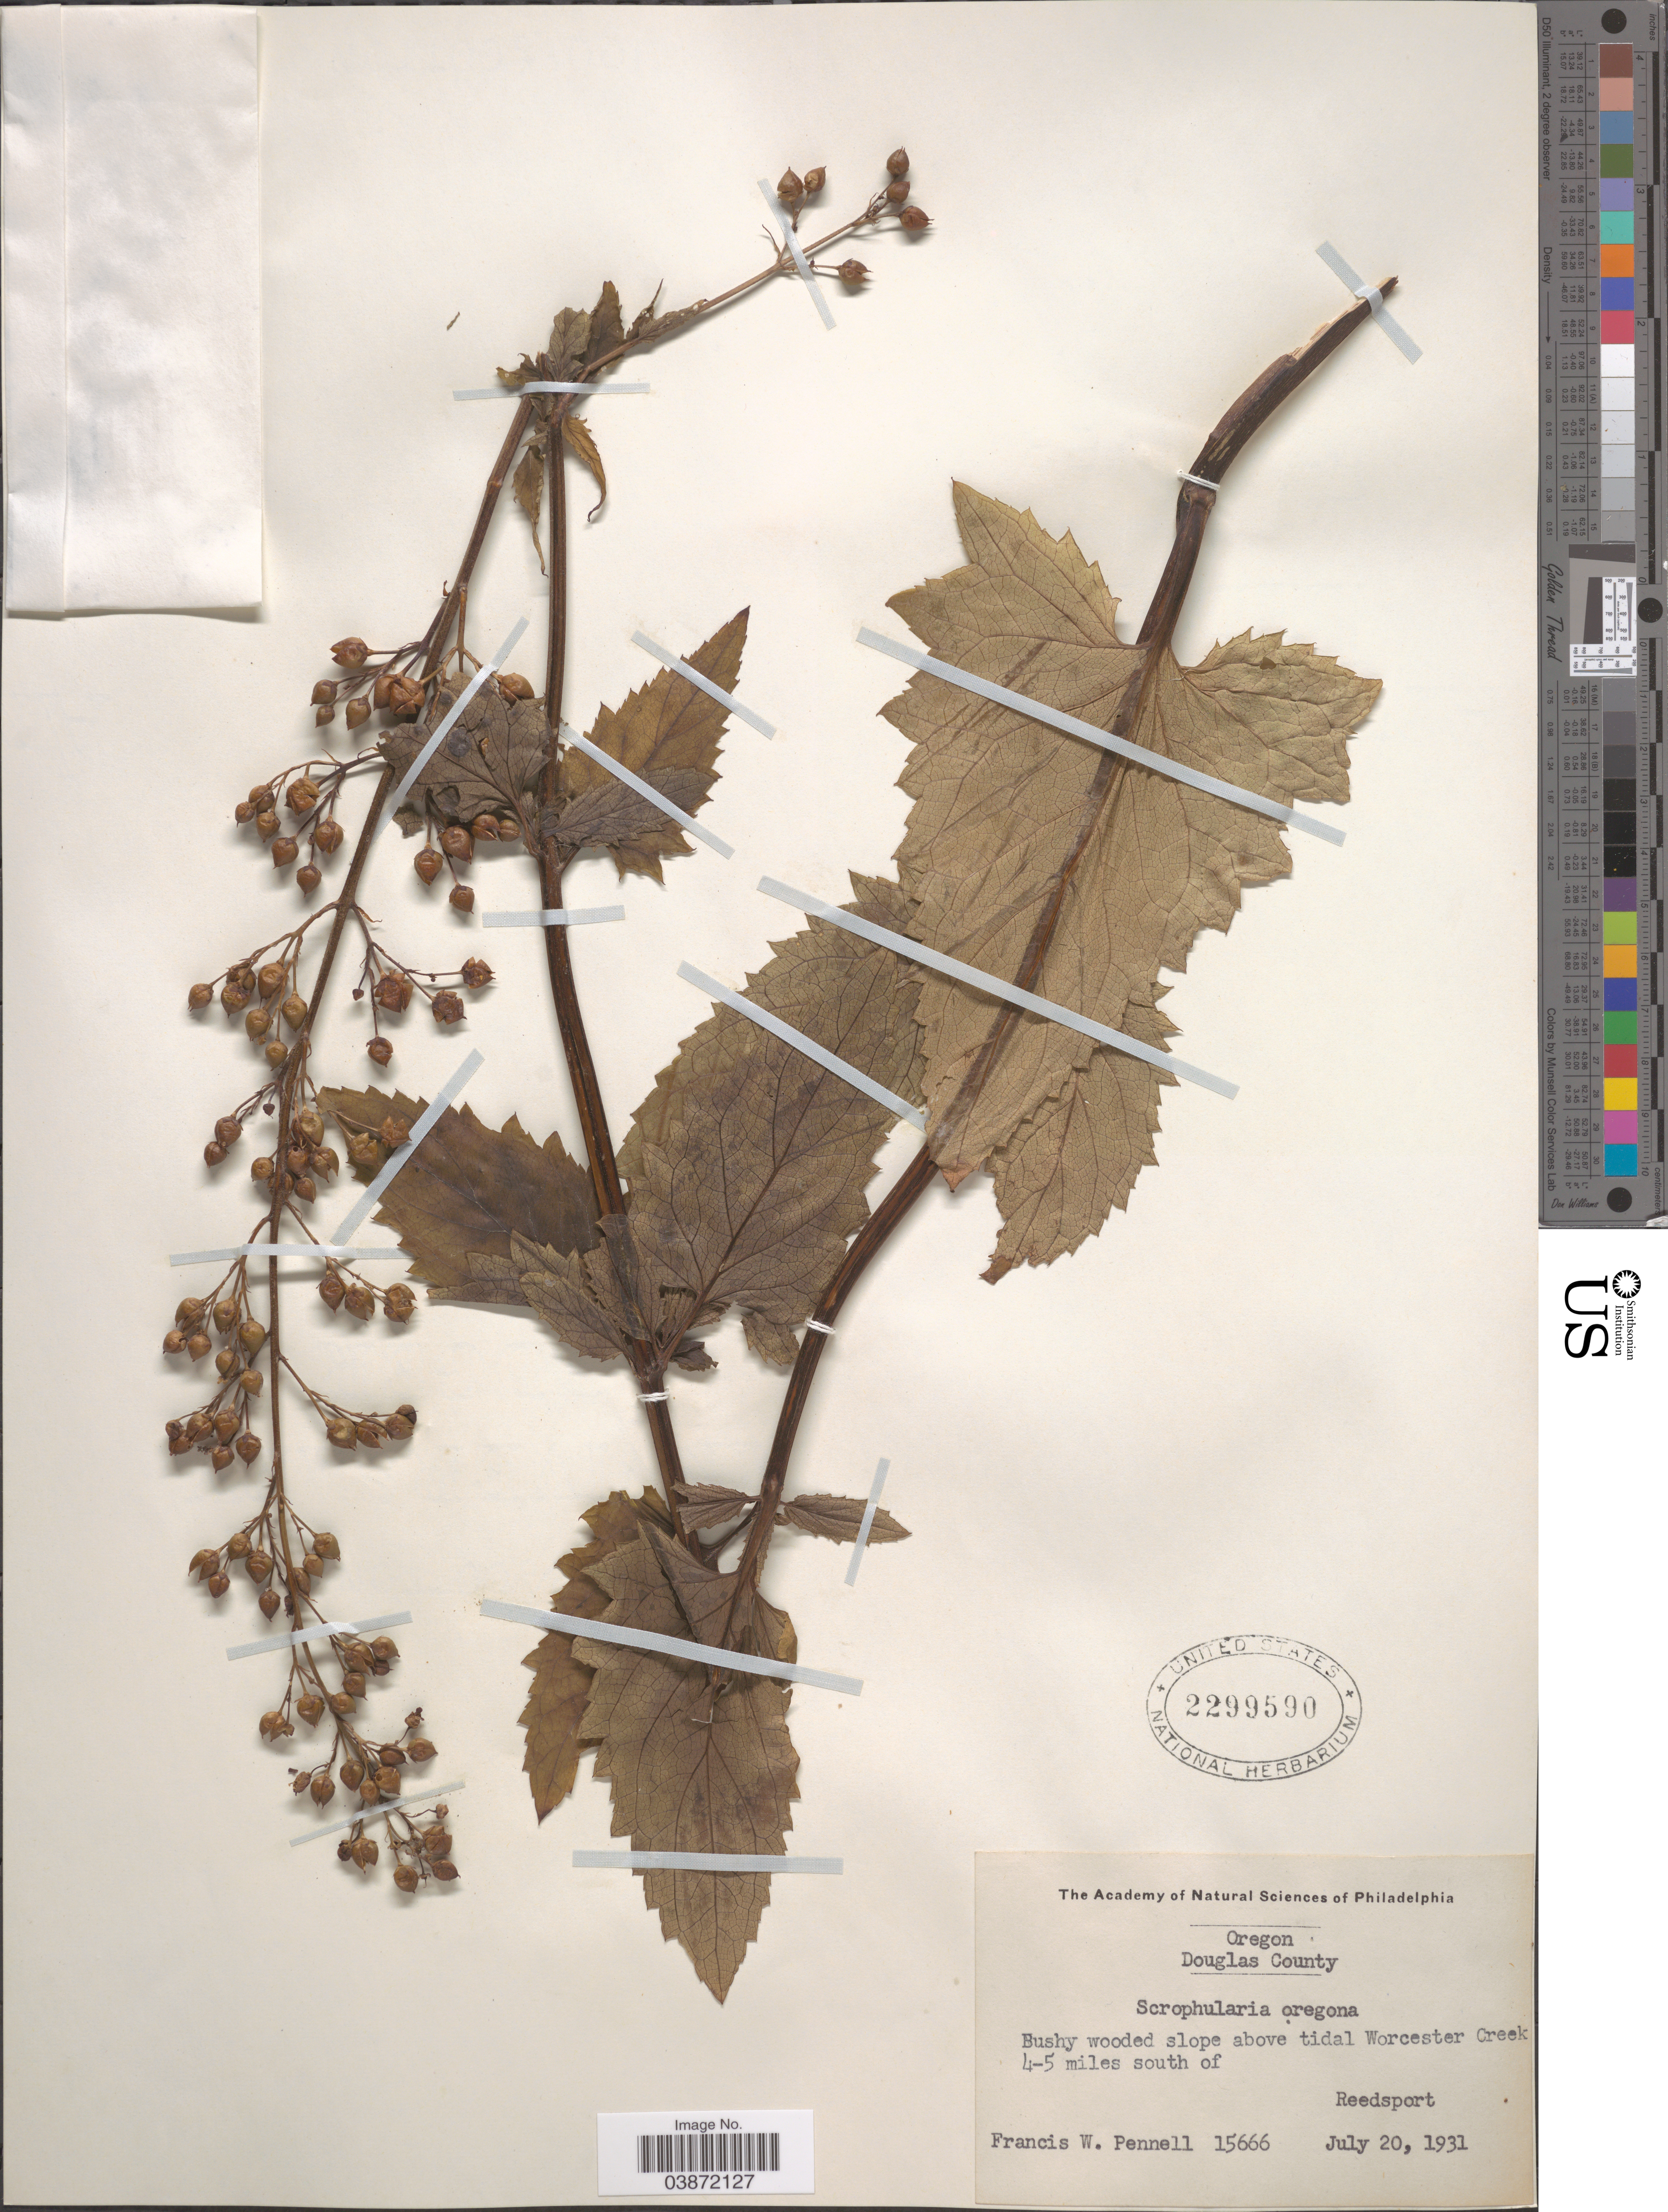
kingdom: Plantae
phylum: Tracheophyta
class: Magnoliopsida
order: Lamiales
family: Scrophulariaceae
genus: Scrophularia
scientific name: Scrophularia oregana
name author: Pennell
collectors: F. W. Pennell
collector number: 15666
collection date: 1931-07-20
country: United States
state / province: Oregon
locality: Douglas County. Bushy wooded slope above tidal Worcester Creek 4-5 miles south of Reedsport.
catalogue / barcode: US 2299590